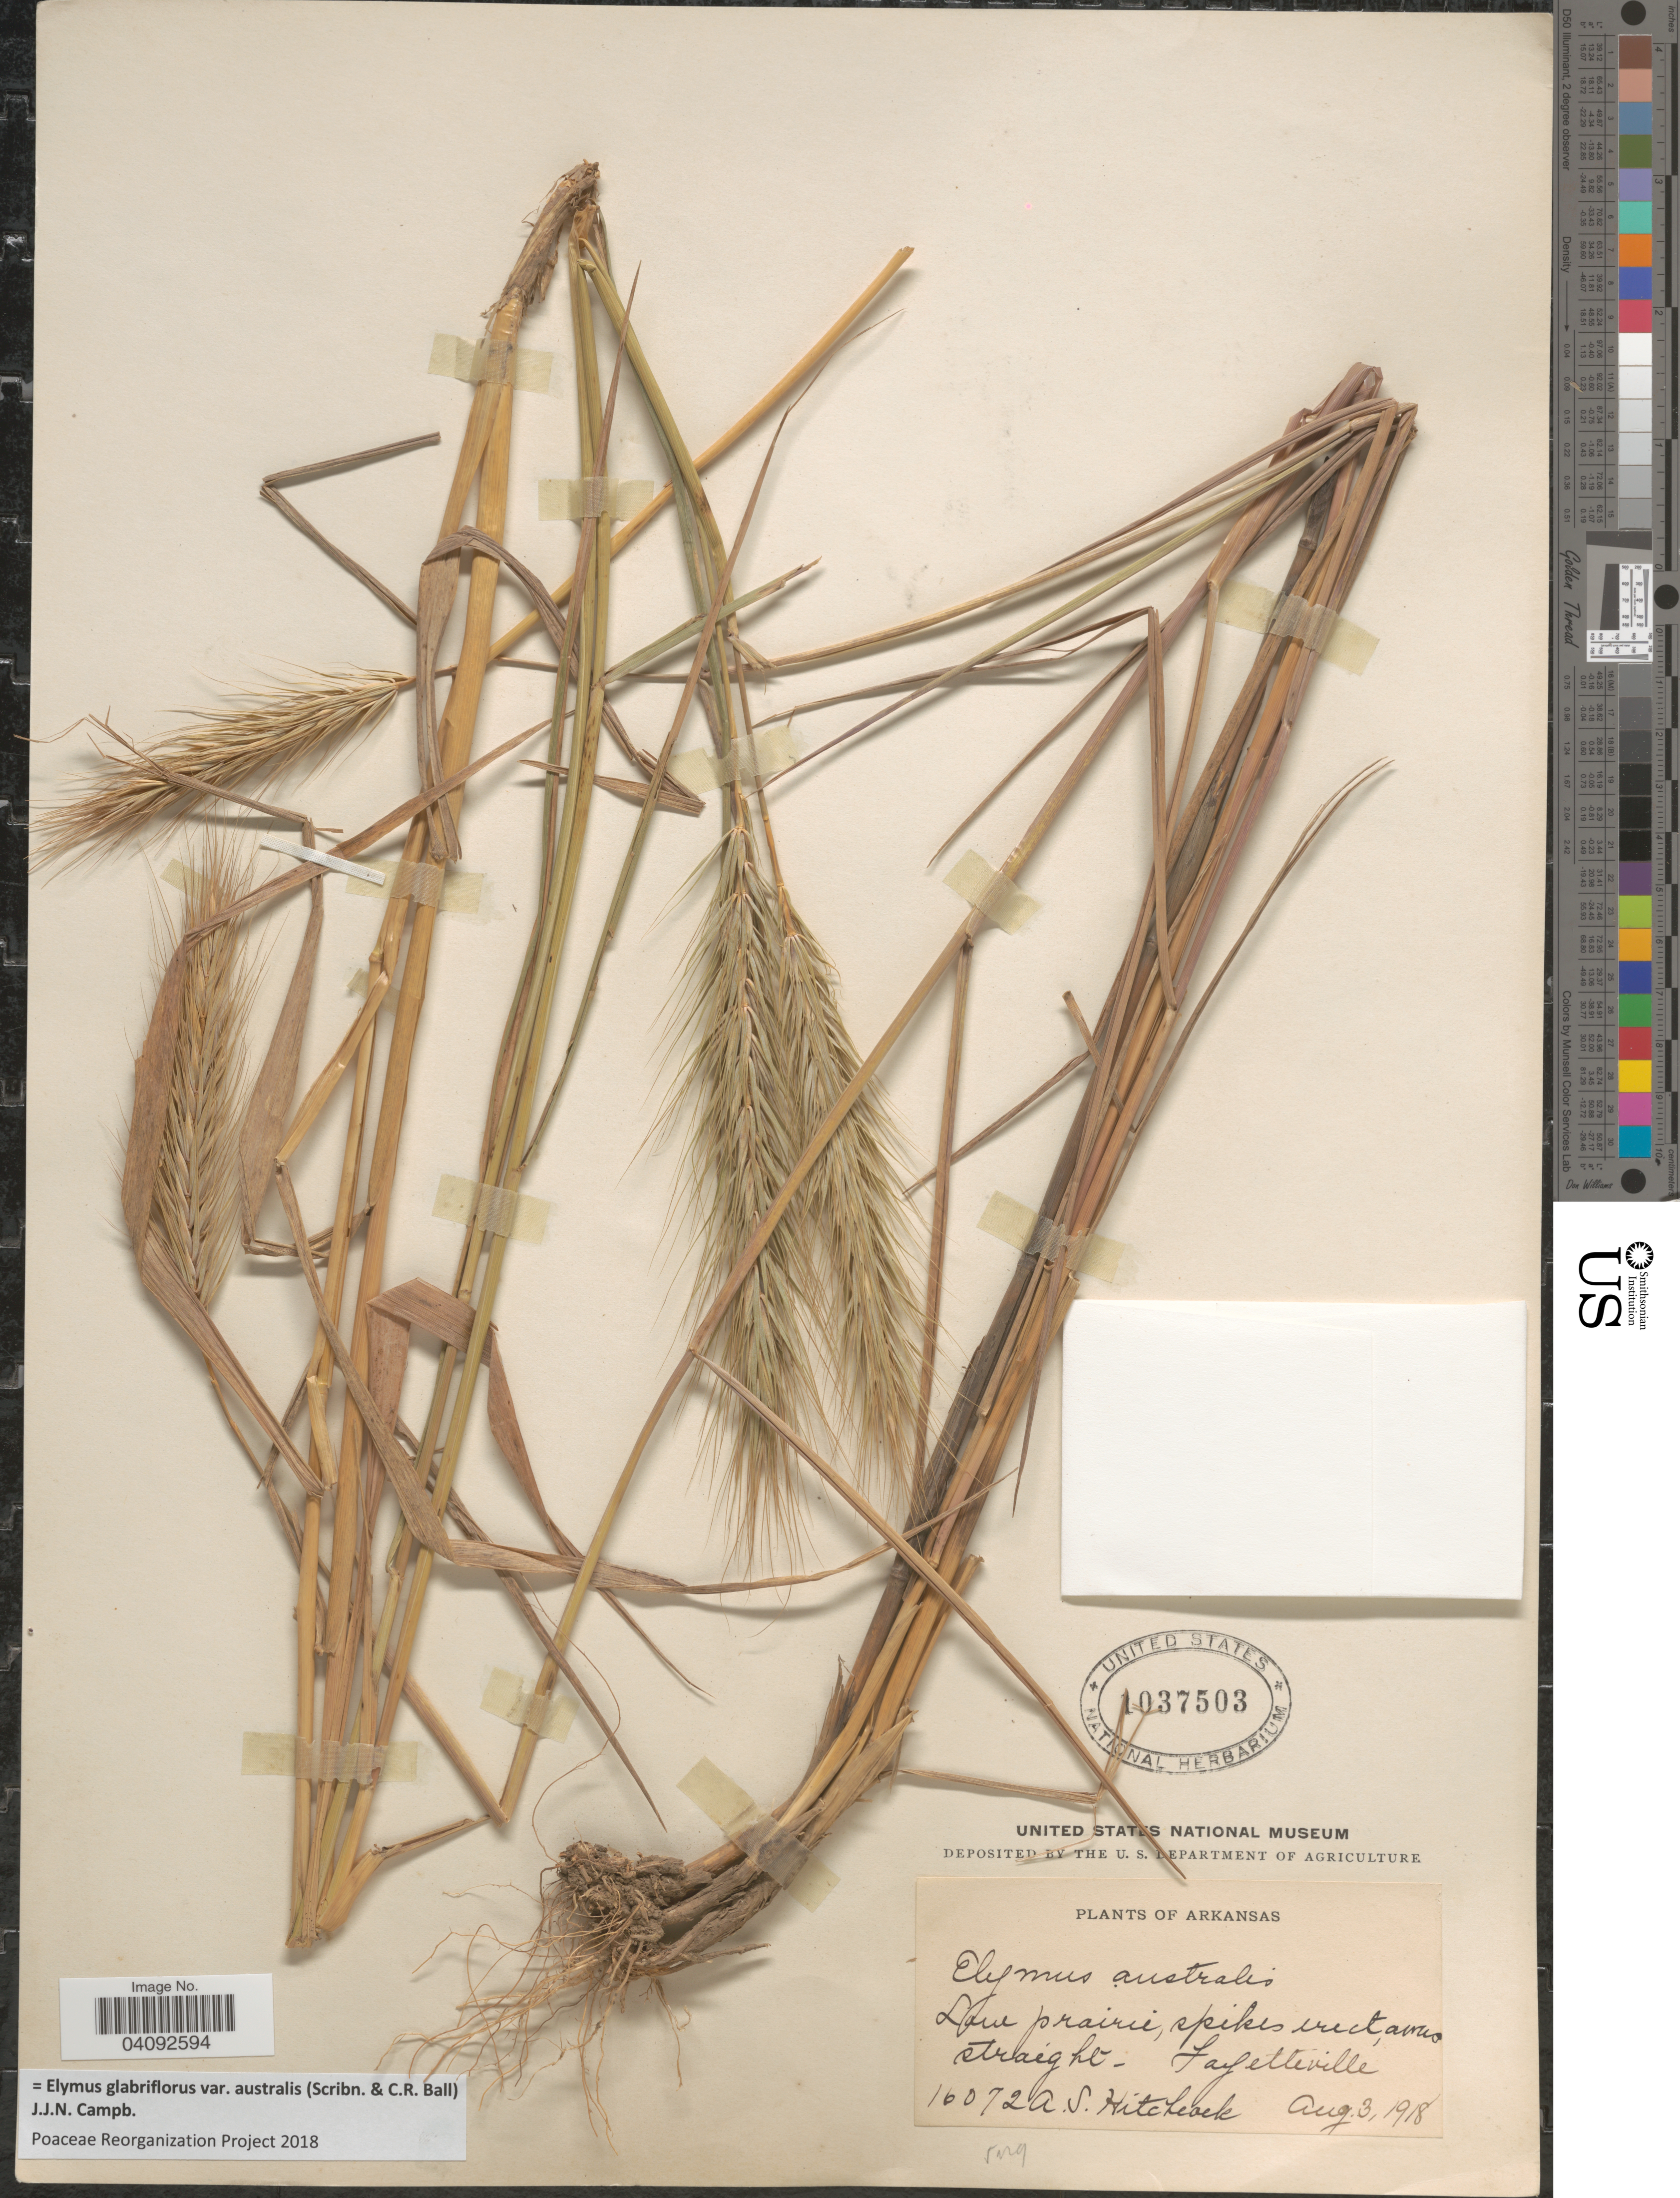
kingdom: Plantae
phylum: Tracheophyta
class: Liliopsida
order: Poales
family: Poaceae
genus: Elymus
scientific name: Elymus glabriflorus var. australis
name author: (Scribn. & C.R. Ball) J.J.N. Campb.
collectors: A. S. Hitchcock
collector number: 16072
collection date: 1918-08-03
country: United States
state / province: Arkansas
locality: Fayetteville.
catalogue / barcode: US 1037503